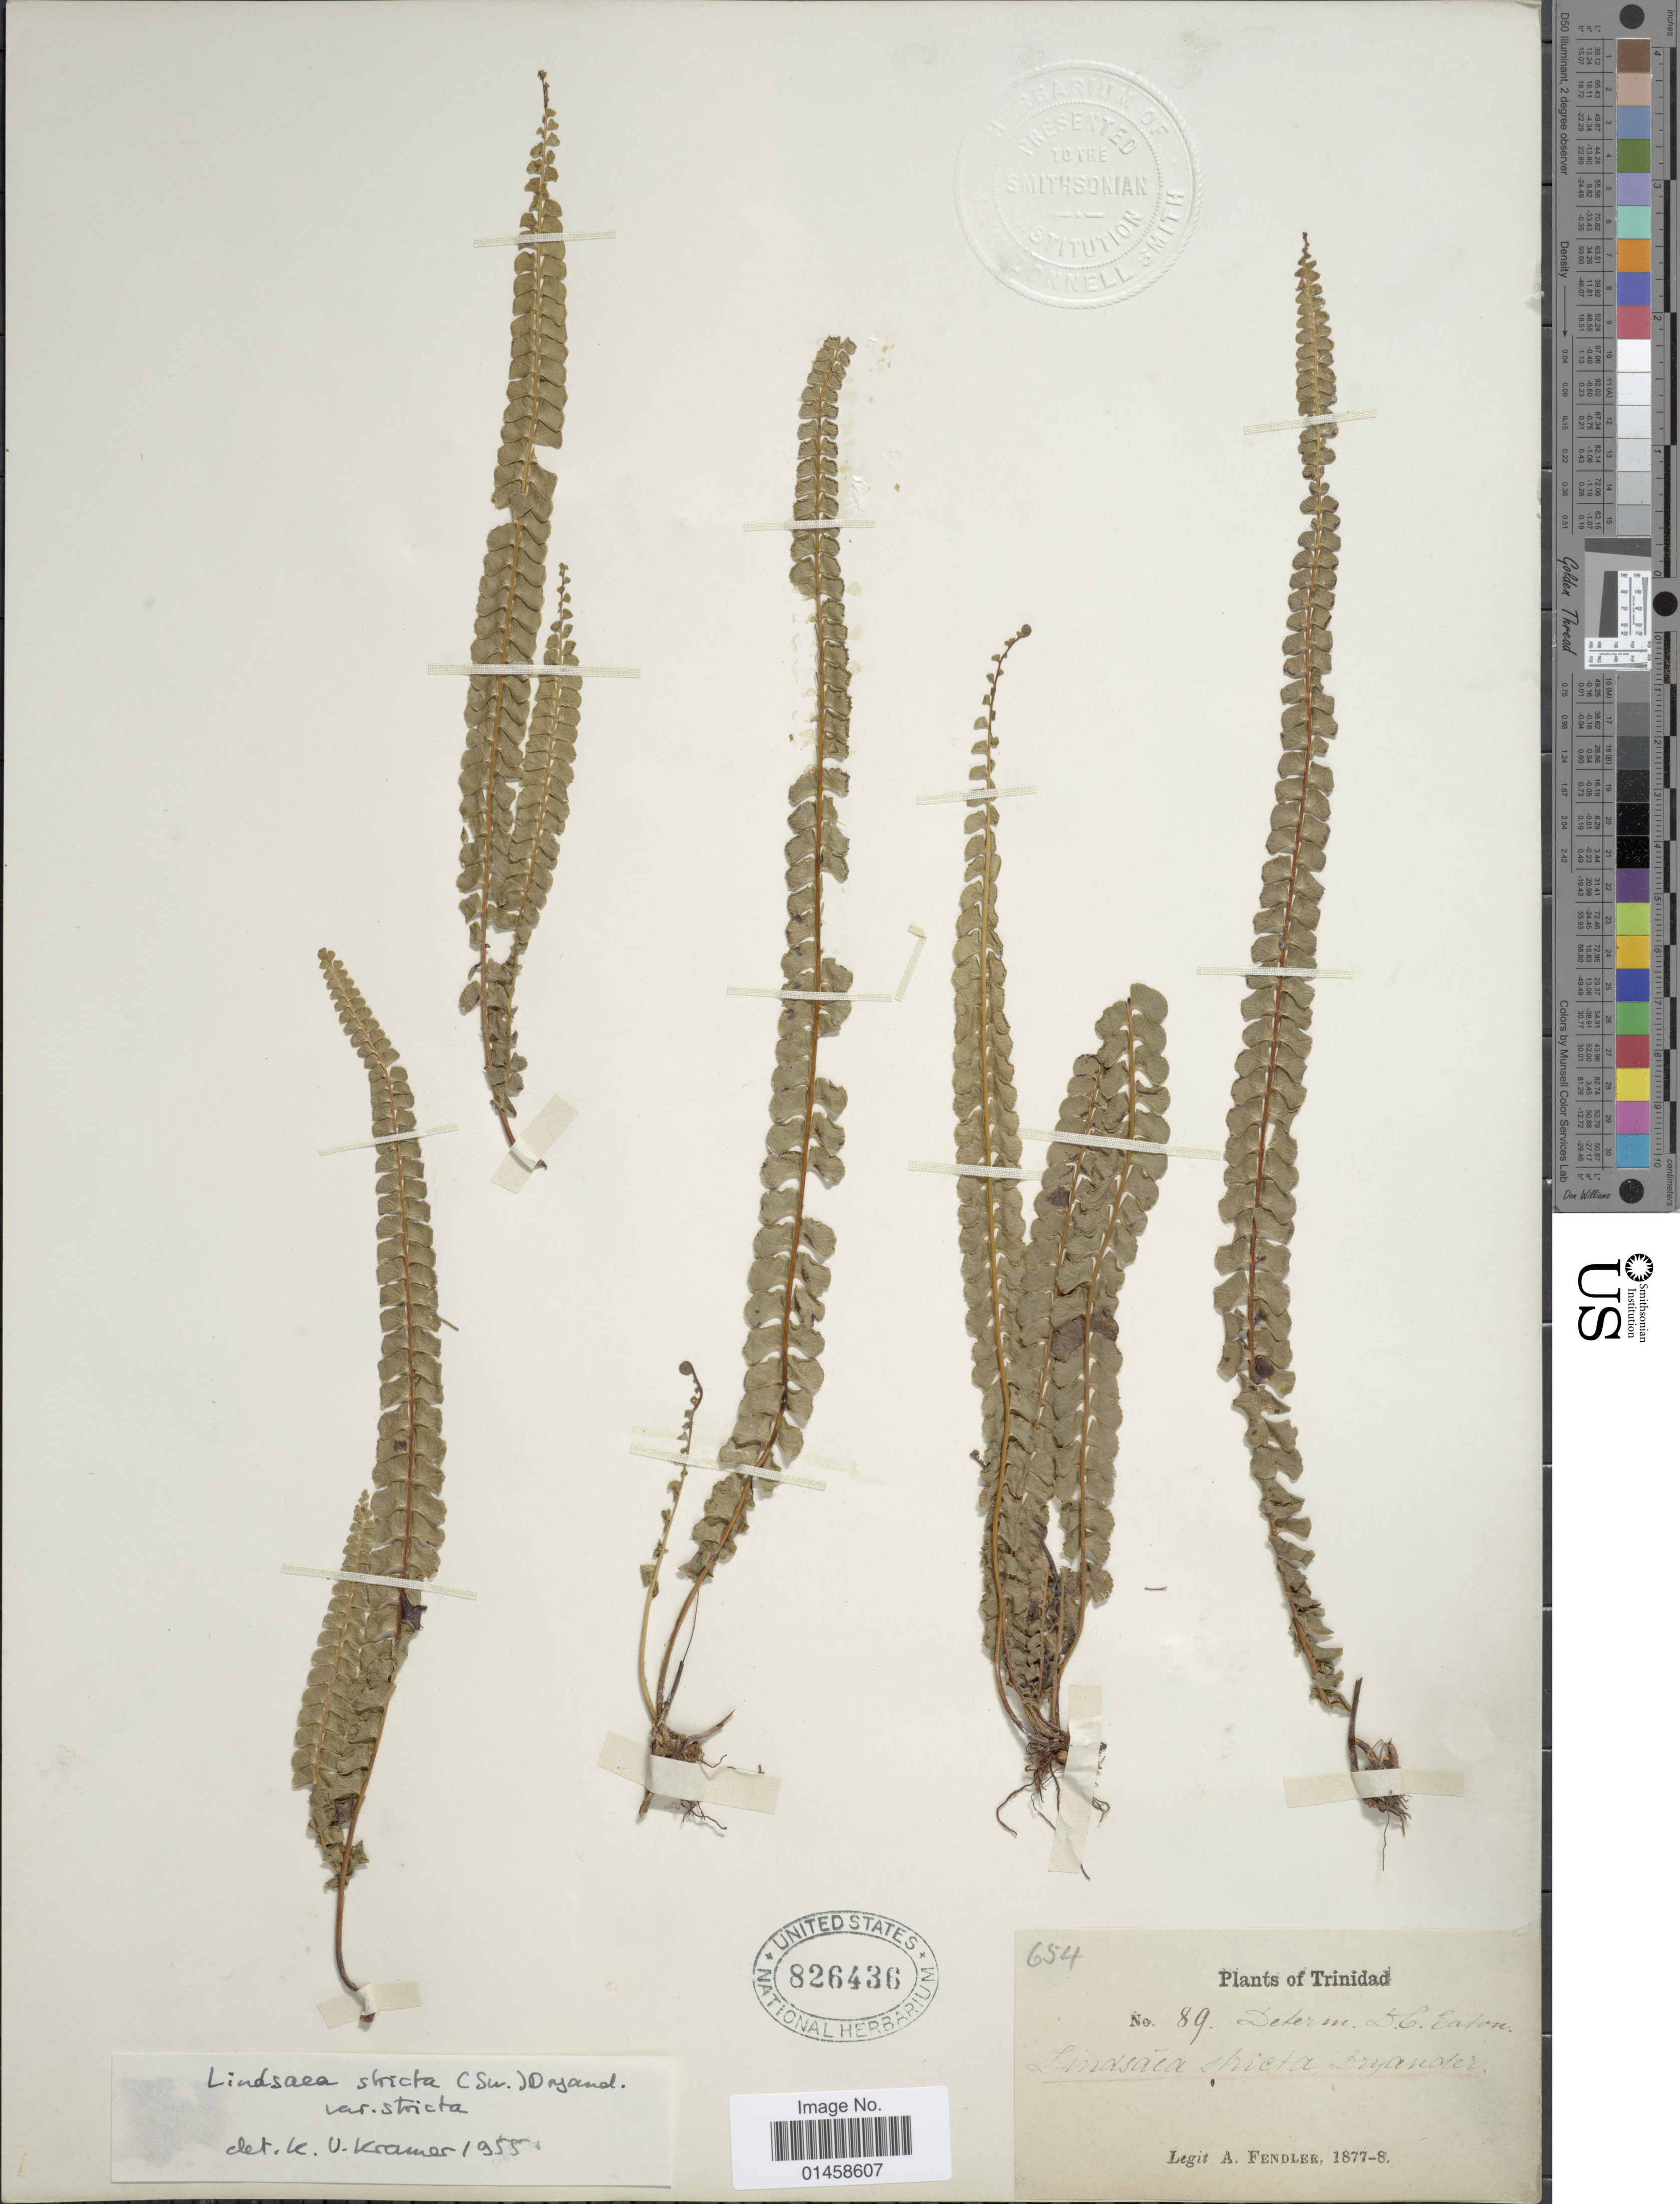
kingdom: Plantae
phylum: Tracheophyta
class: Polypodiopsida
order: Polypodiales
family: Lindsaeaceae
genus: Lindsaea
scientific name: Lindsaea stricta var. stricta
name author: (Sw.) Dryand.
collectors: A. Fendler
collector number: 89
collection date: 1877/1878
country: Trinidad and Tobago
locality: Trinidad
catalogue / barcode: US 8296436